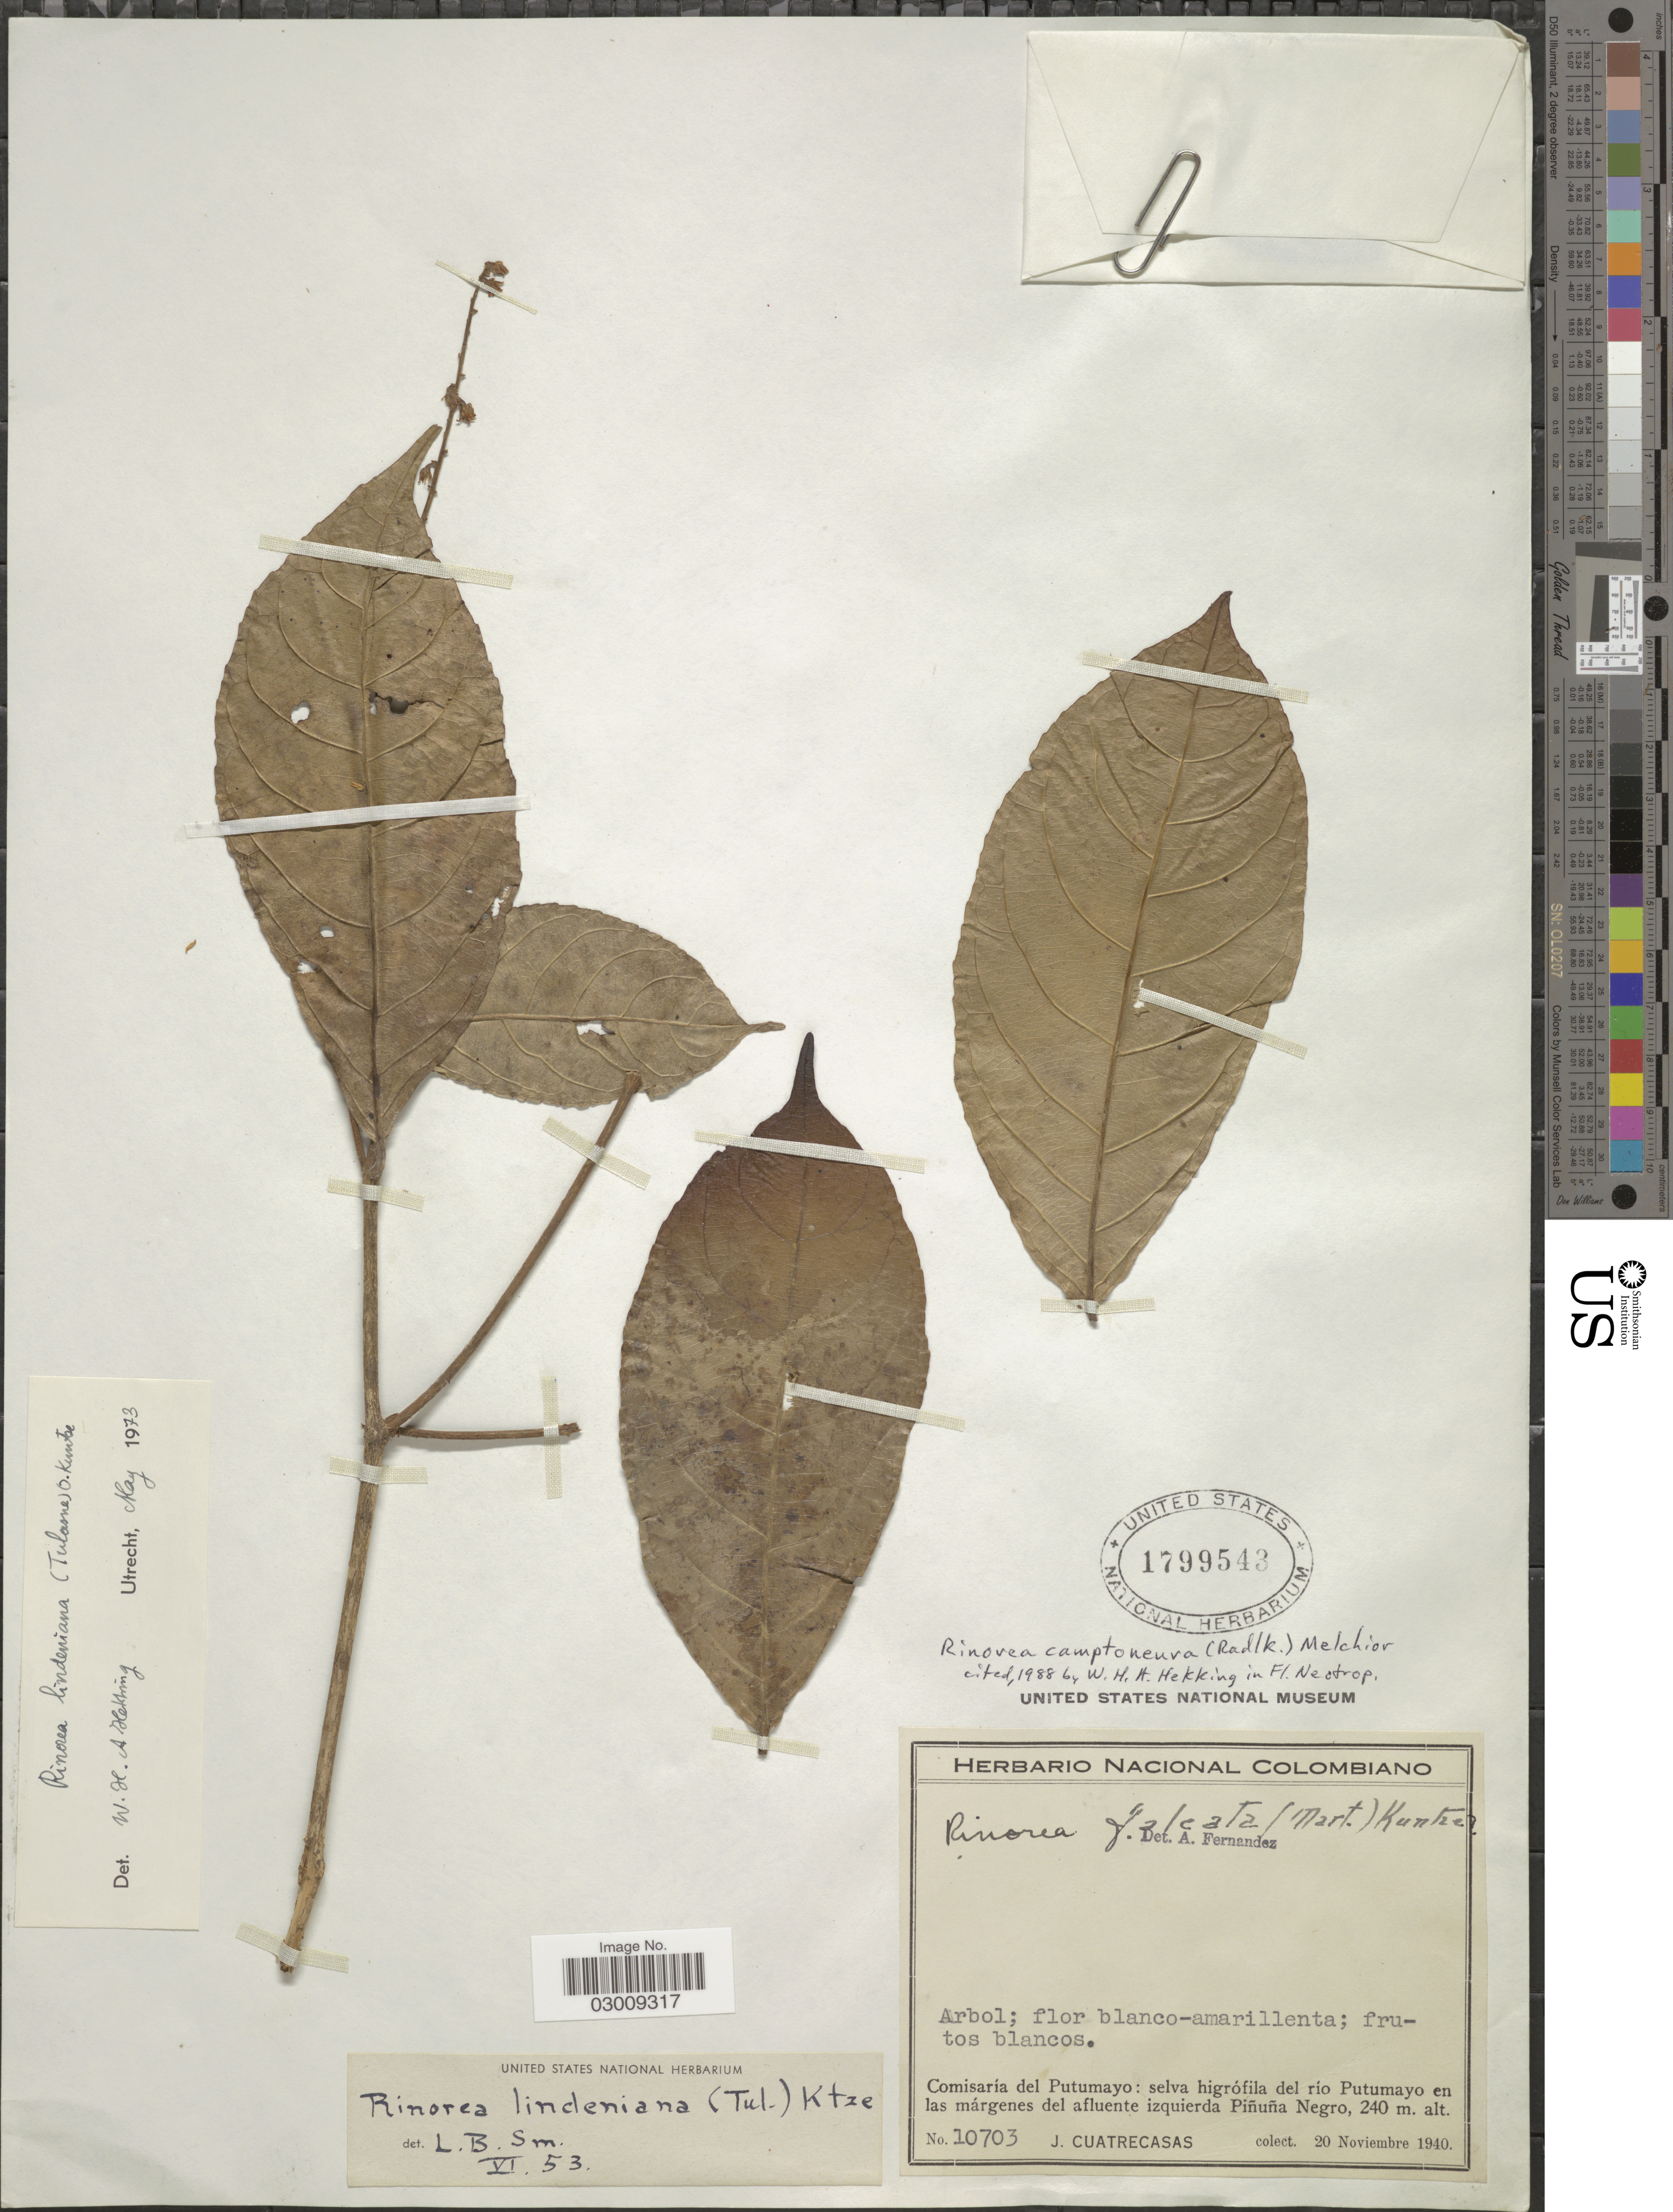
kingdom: Plantae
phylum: Tracheophyta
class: Magnoliopsida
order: Malpighiales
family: Violaceae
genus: Rinorea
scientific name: Rinorea camptoneura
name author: (Radlk.) Melch.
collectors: J. Cuatrecasas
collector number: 10703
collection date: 1940-11-20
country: Colombia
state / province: Putumayo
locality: Comisaría del Putumayo: selva higrófila del río Putumayo en las márgenes del afluente izquierda Piñuña Negro.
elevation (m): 240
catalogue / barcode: US 1799543